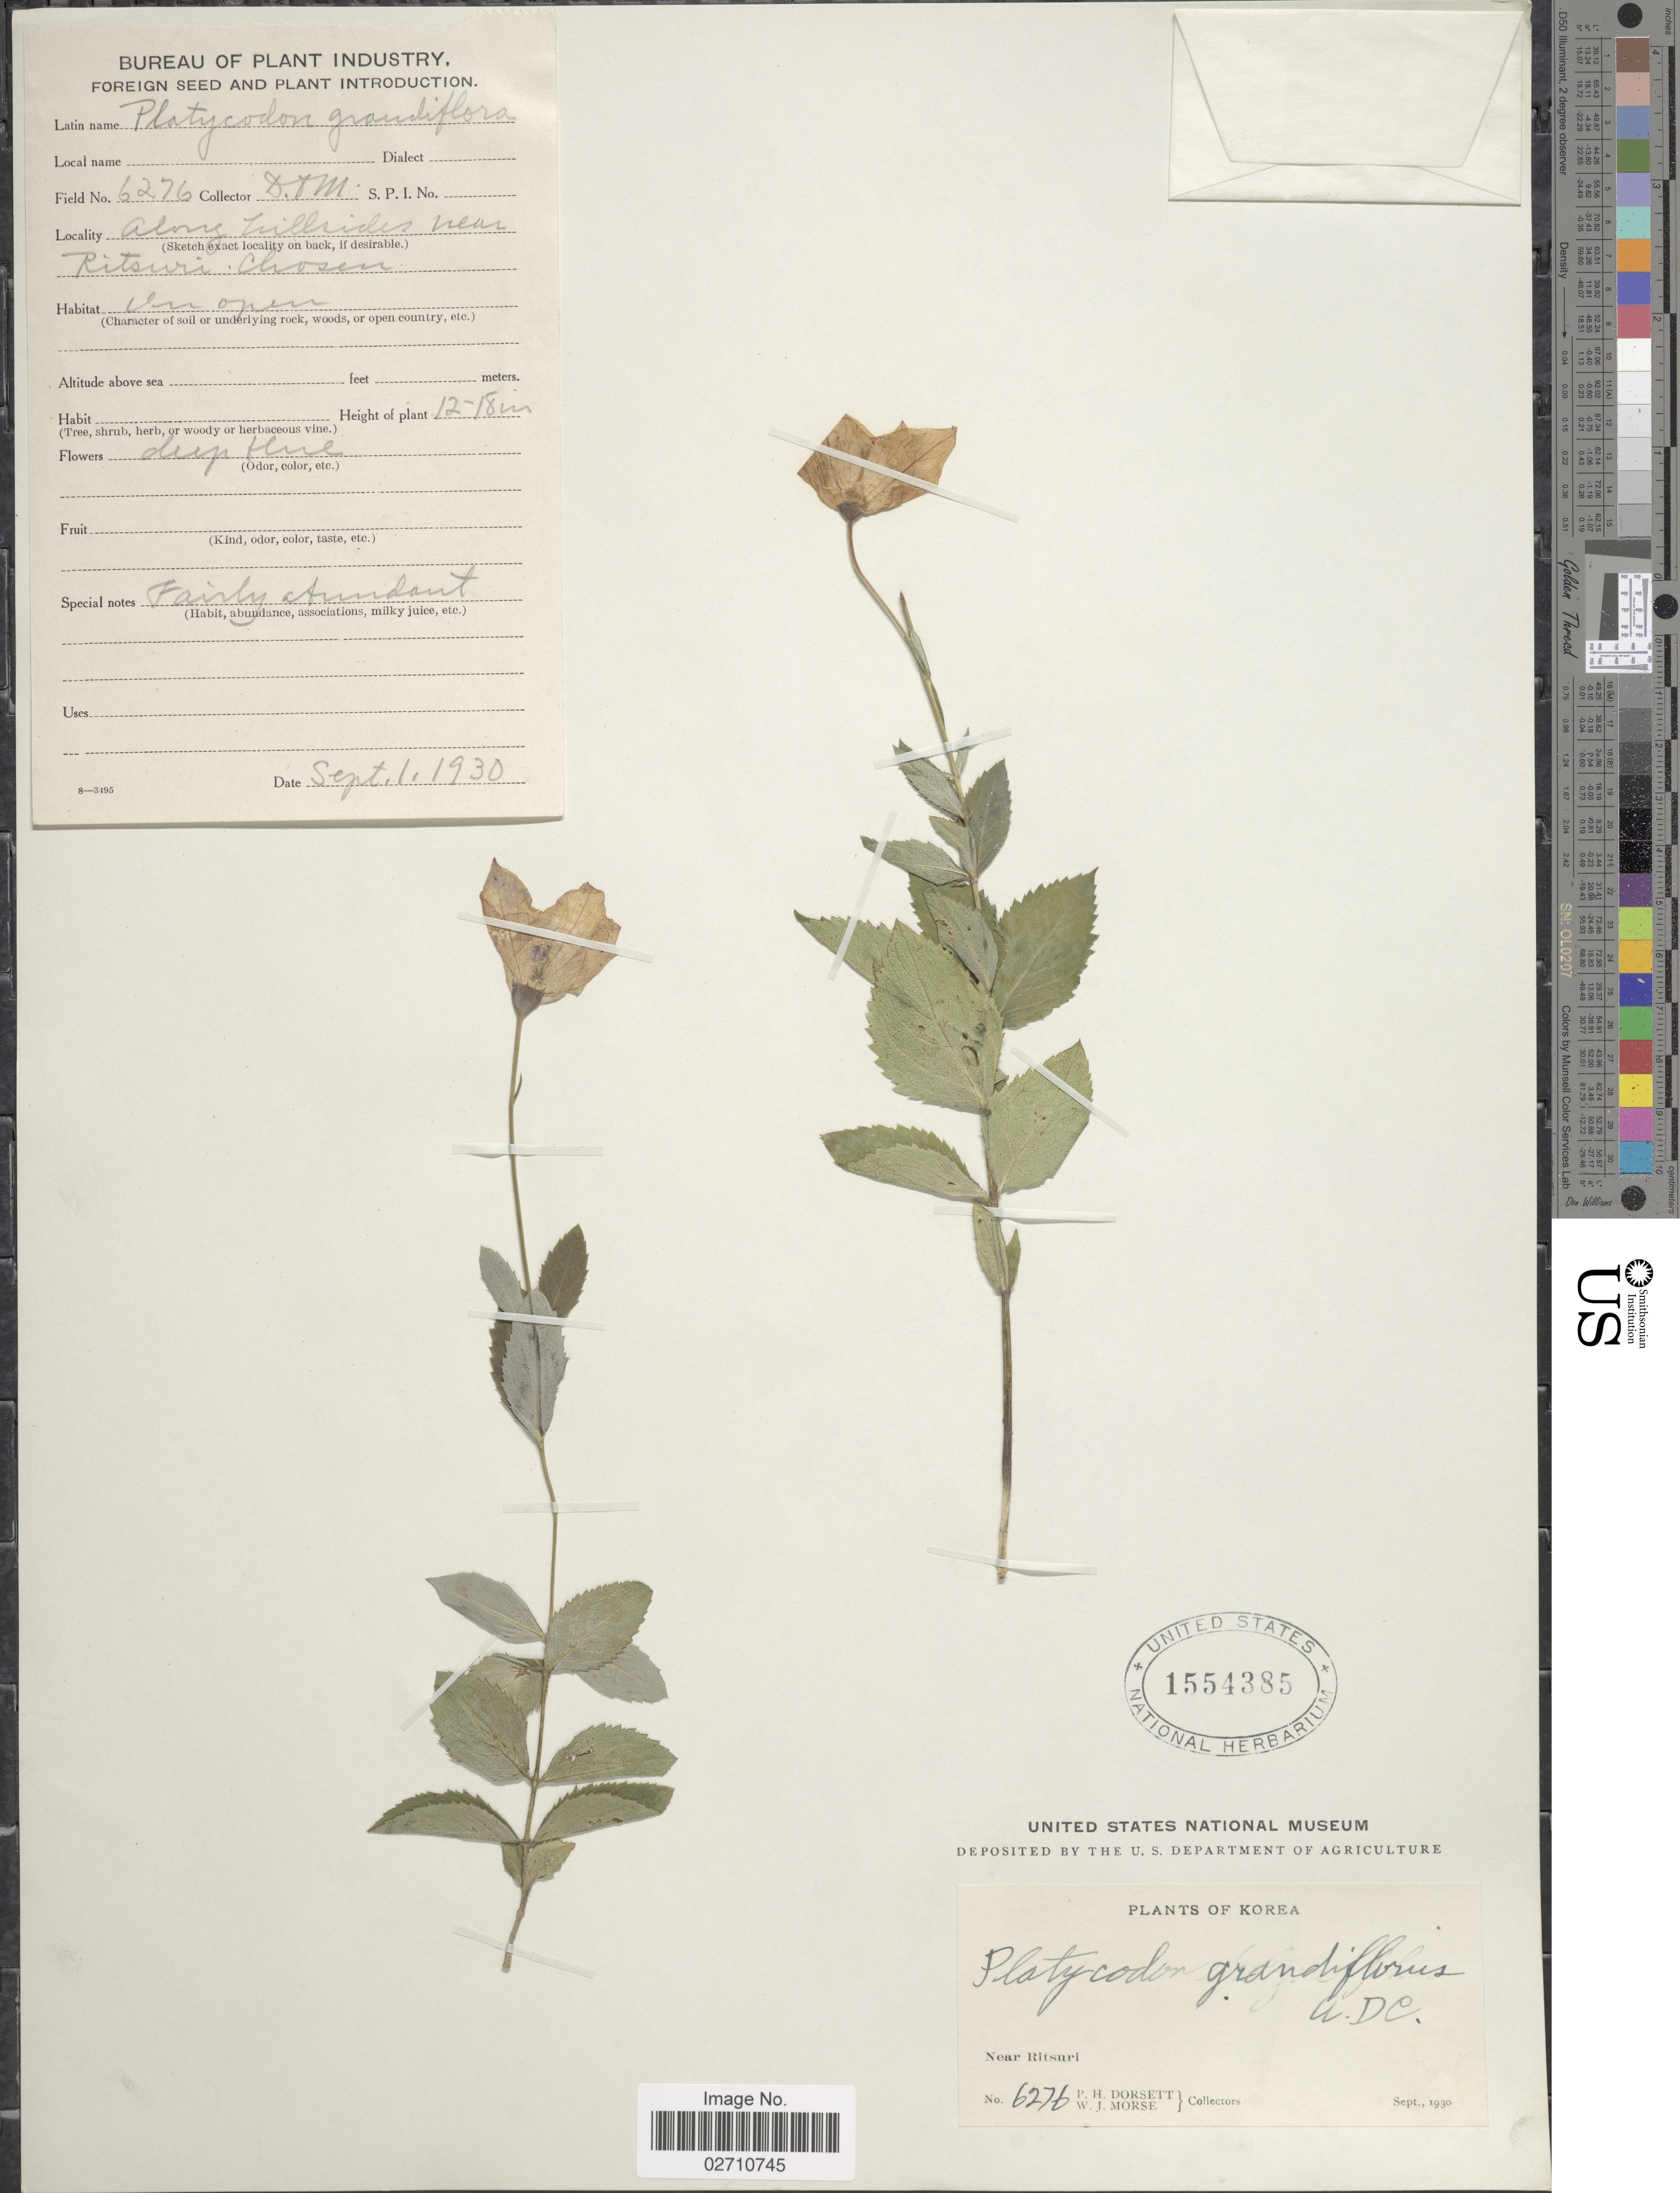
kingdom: Plantae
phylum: Tracheophyta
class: Magnoliopsida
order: Asterales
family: Campanulaceae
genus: Platycodon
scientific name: Platycodon grandiflorus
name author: (Jacq.) A. DC.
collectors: P. H. Dorsett & W. J. Morse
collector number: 6276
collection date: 1930-09-01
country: North Korea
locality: Along hillsides near Ritsuri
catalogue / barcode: US 1554385